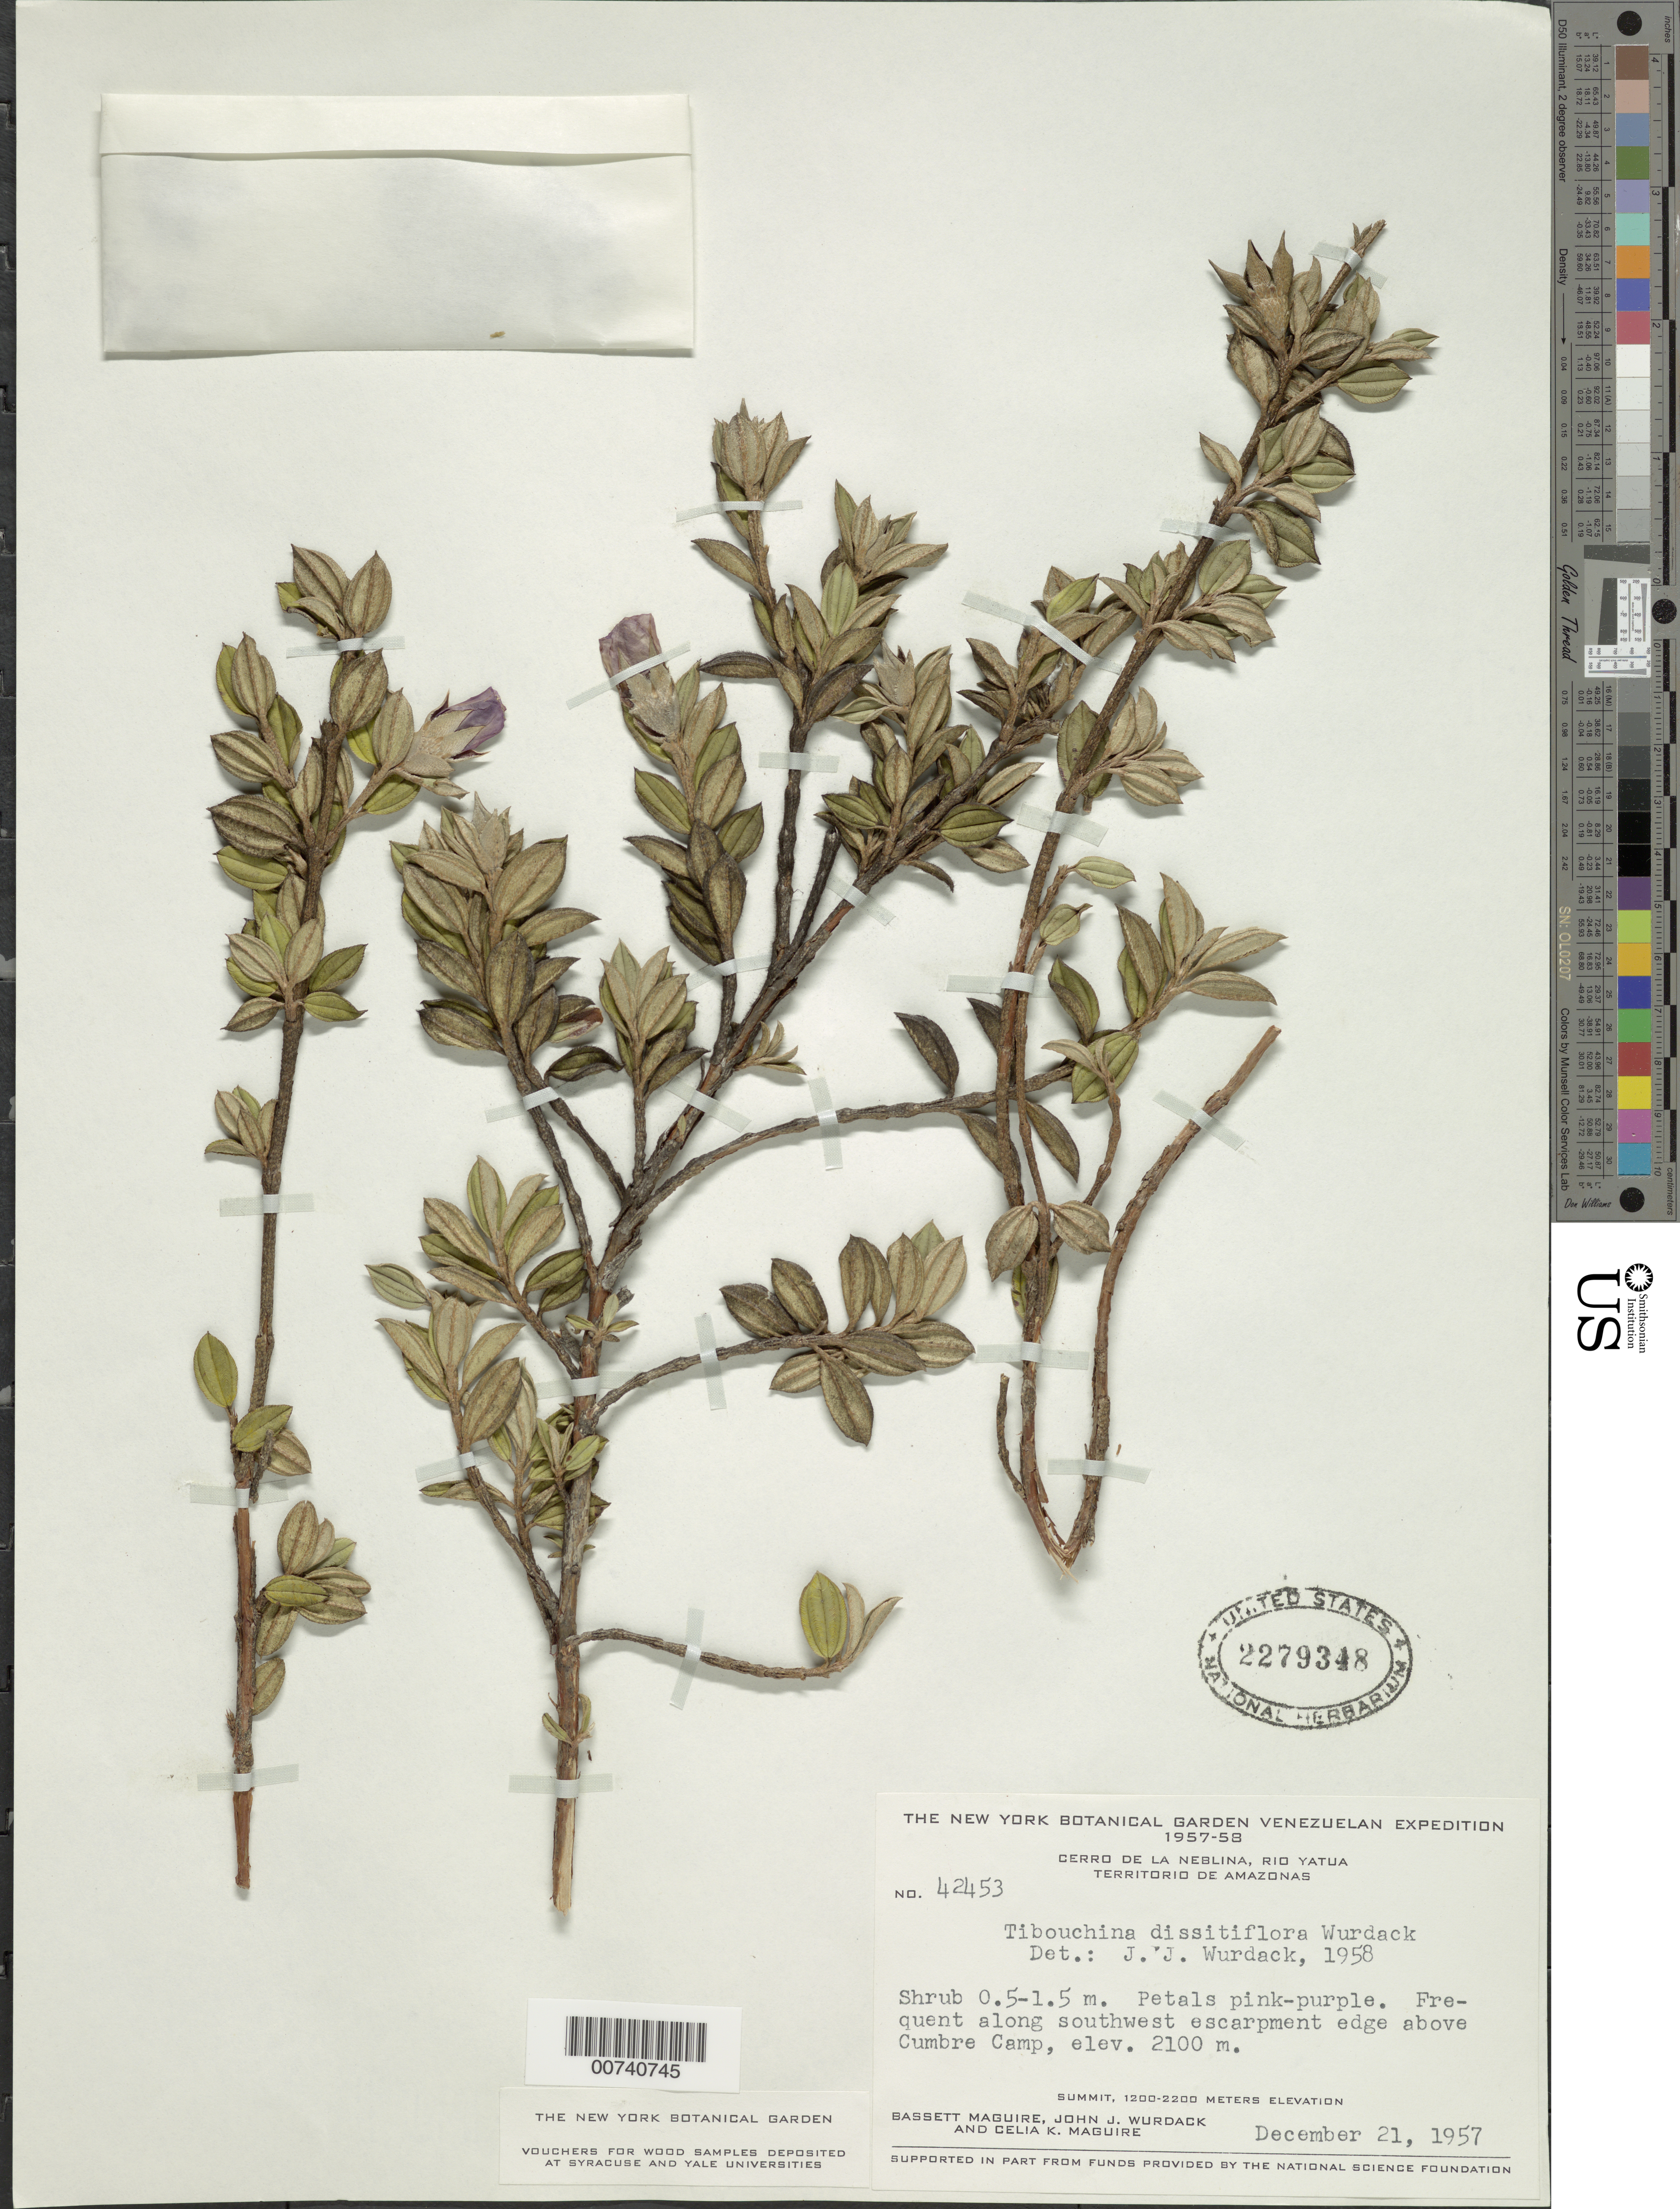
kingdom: Plantae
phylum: Tracheophyta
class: Magnoliopsida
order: Myrtales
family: Melastomataceae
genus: Tibouchina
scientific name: Tibouchina dissitiflora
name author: Wurdack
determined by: Wurdack, John J., (US), US (UNITED STATES)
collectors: B. Maguire, J. J. Wurdack & C. K. Maguire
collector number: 42453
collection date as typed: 21-Dec-57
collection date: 1957-12-21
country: Venezuela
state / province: Amazonas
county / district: Río Negro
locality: Cerro de la Neblina, Río Yatua, Cumbre Camp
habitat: Escarpment edge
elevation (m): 2100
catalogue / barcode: US 2279348